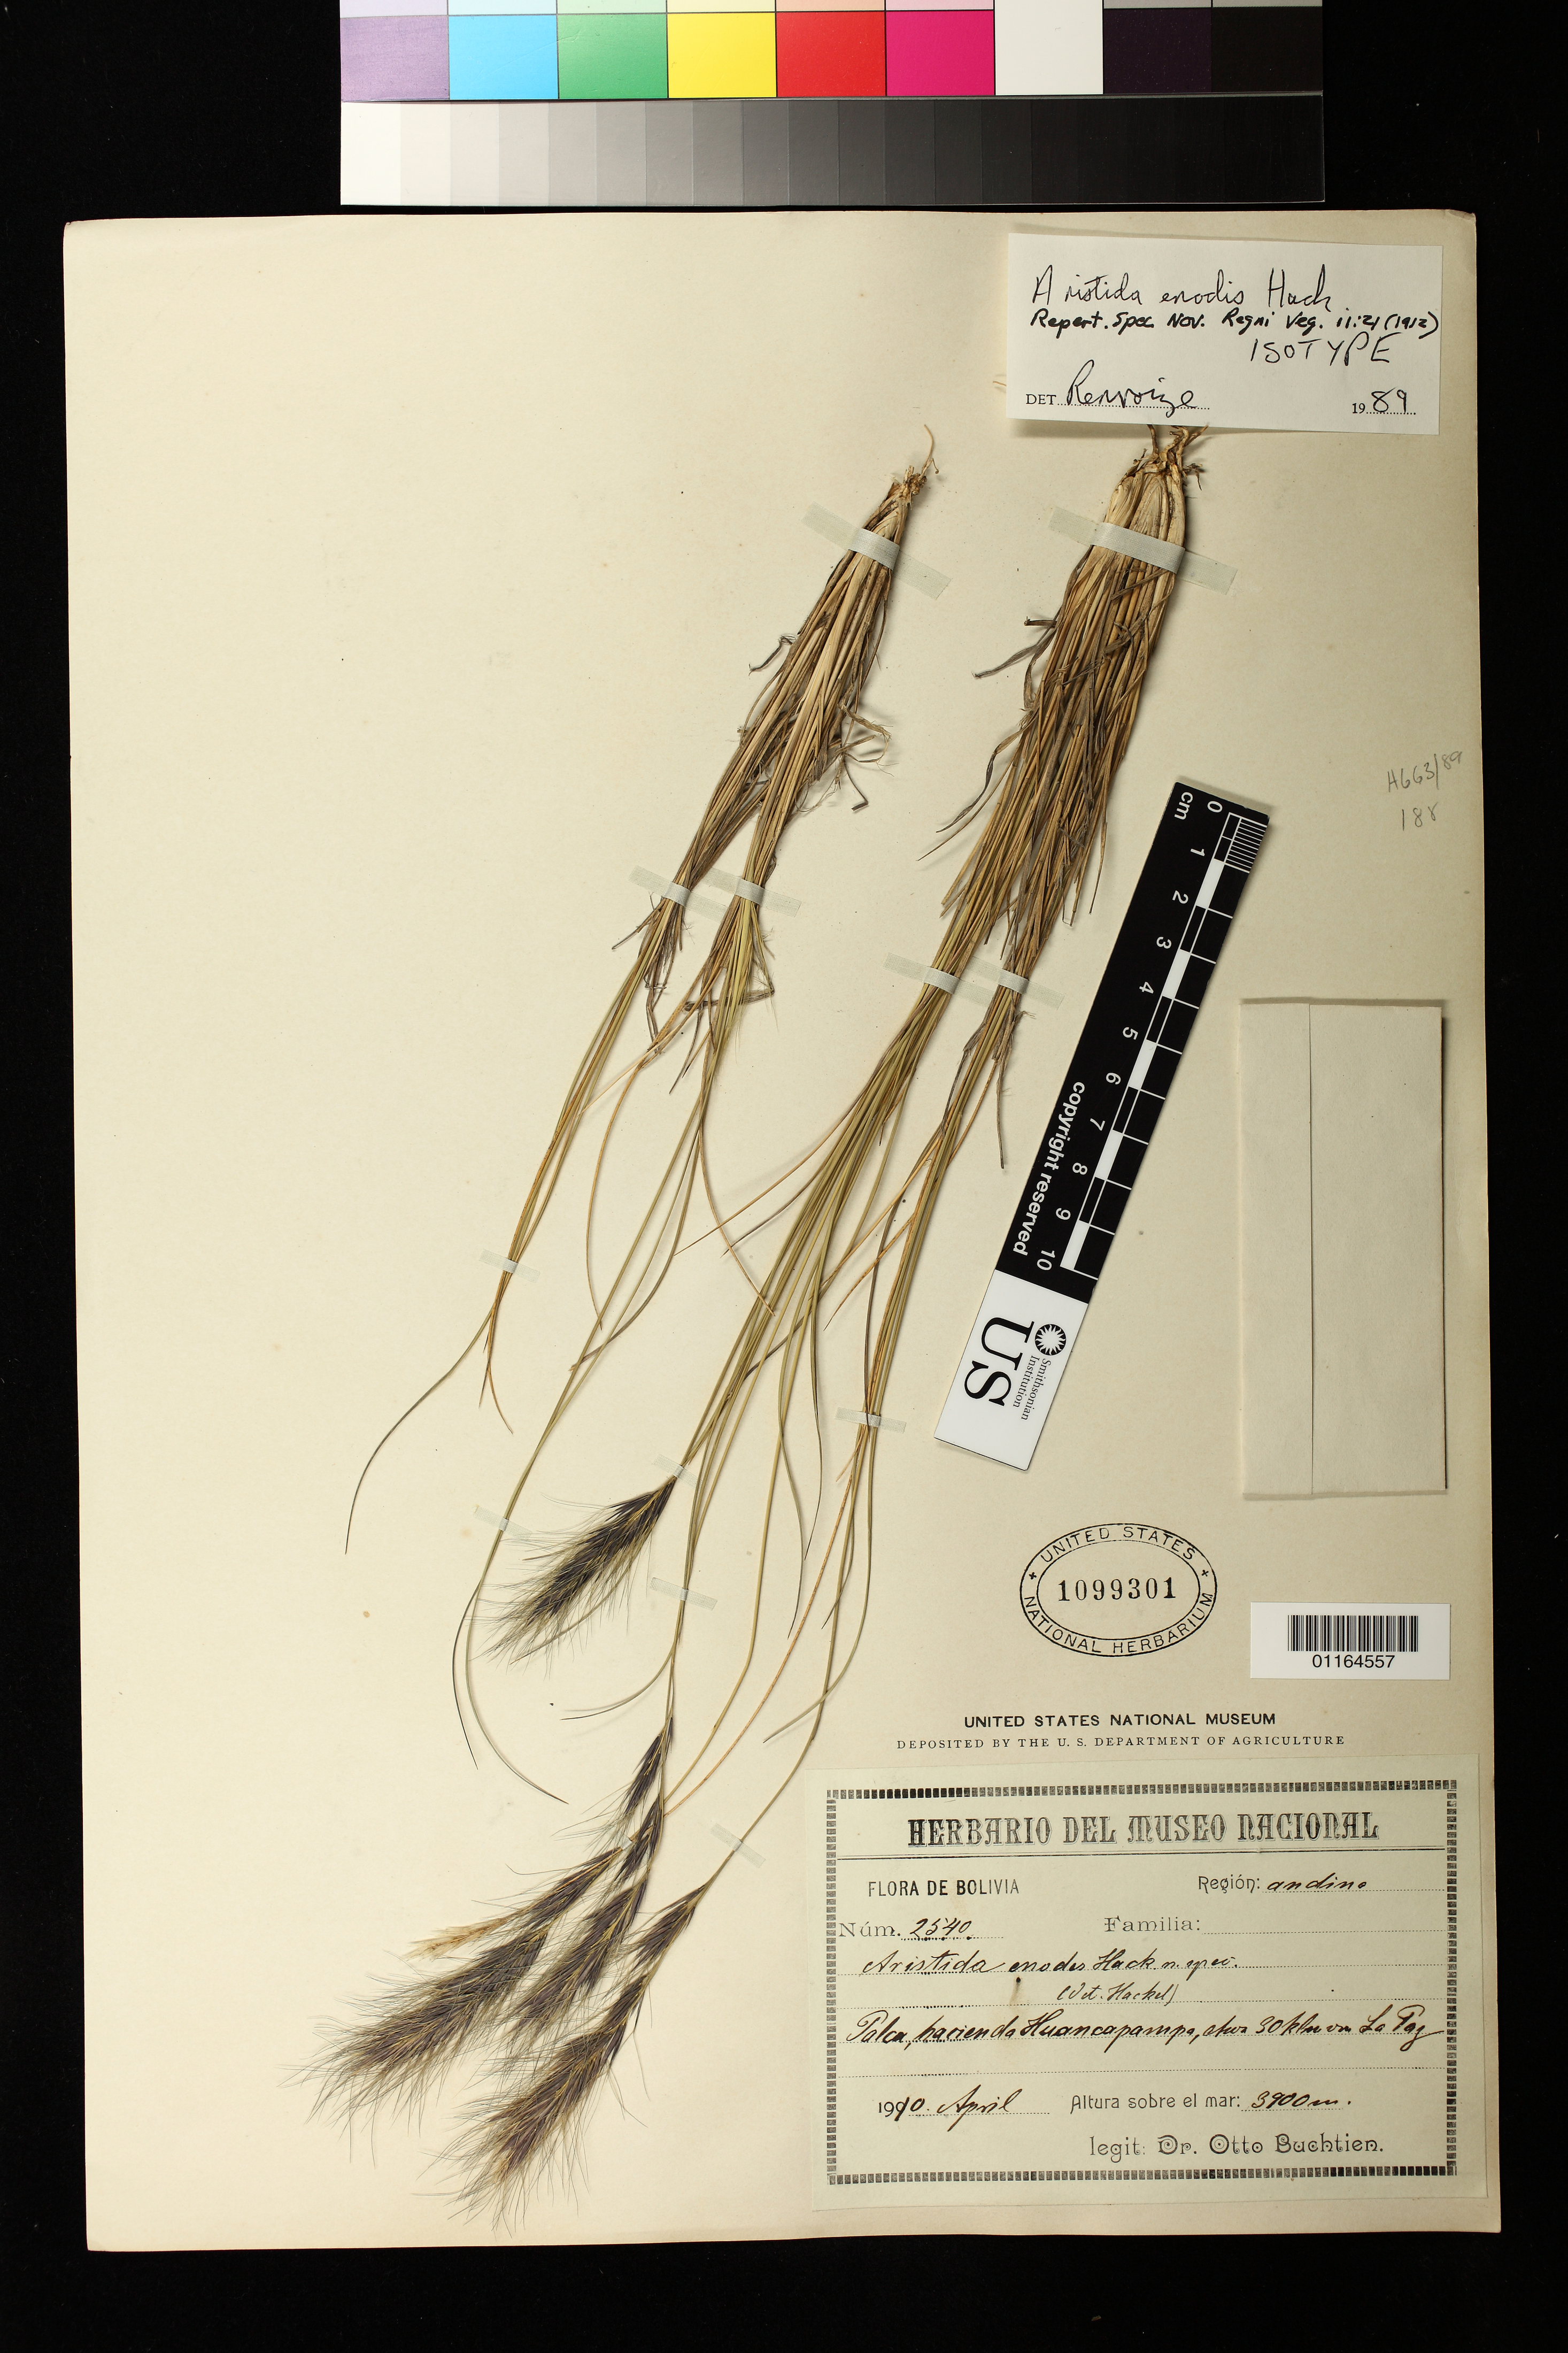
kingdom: Plantae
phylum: Tracheophyta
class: Liliopsida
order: Poales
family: Poaceae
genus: Aristida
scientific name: Aristida enodis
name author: Hack.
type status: Isotype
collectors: O. Buchtien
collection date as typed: Apr 1910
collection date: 1910-04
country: Bolivia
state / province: La Paz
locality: Palca, Hacienda Huancapampo.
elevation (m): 3900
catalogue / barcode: US 1099301